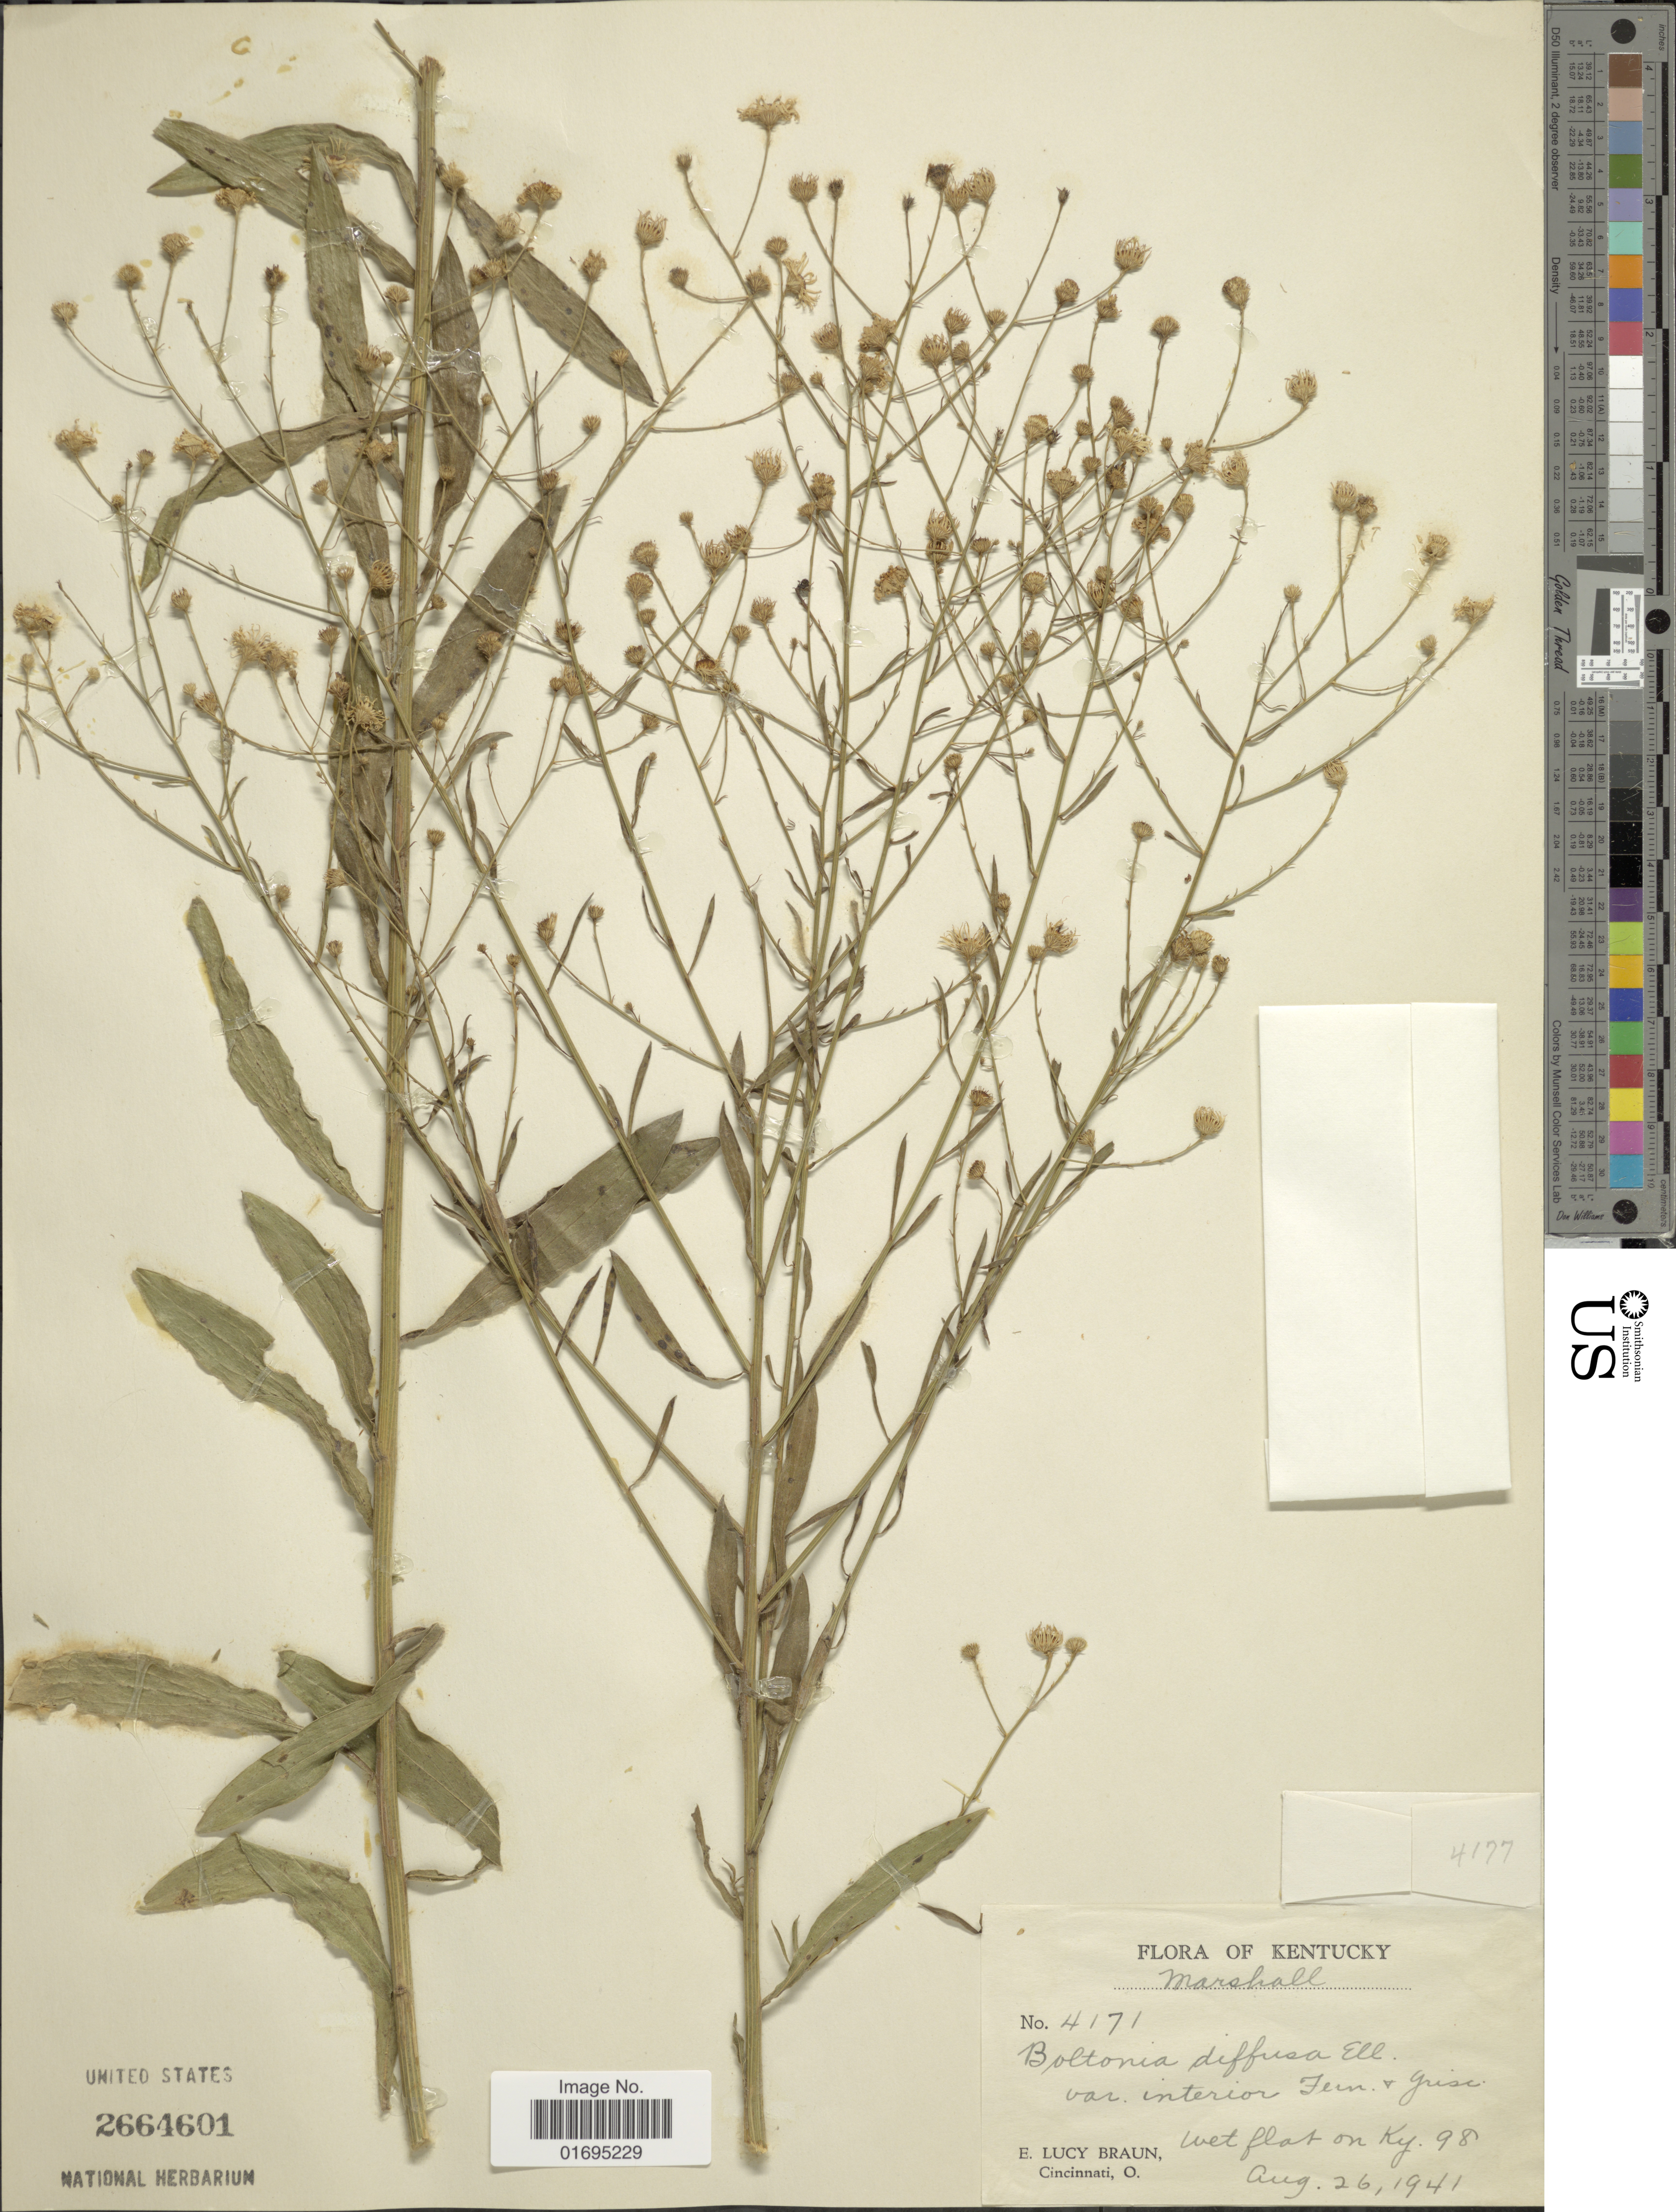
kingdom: Plantae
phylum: Tracheophyta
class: Magnoliopsida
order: Asterales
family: Asteraceae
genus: Boltonia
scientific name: Boltonia diffusa var. interior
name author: Fernald & Griscom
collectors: E. L. Braun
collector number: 4171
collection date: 1941-08-26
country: United States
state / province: Kentucky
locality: Marshall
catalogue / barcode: US 2664601